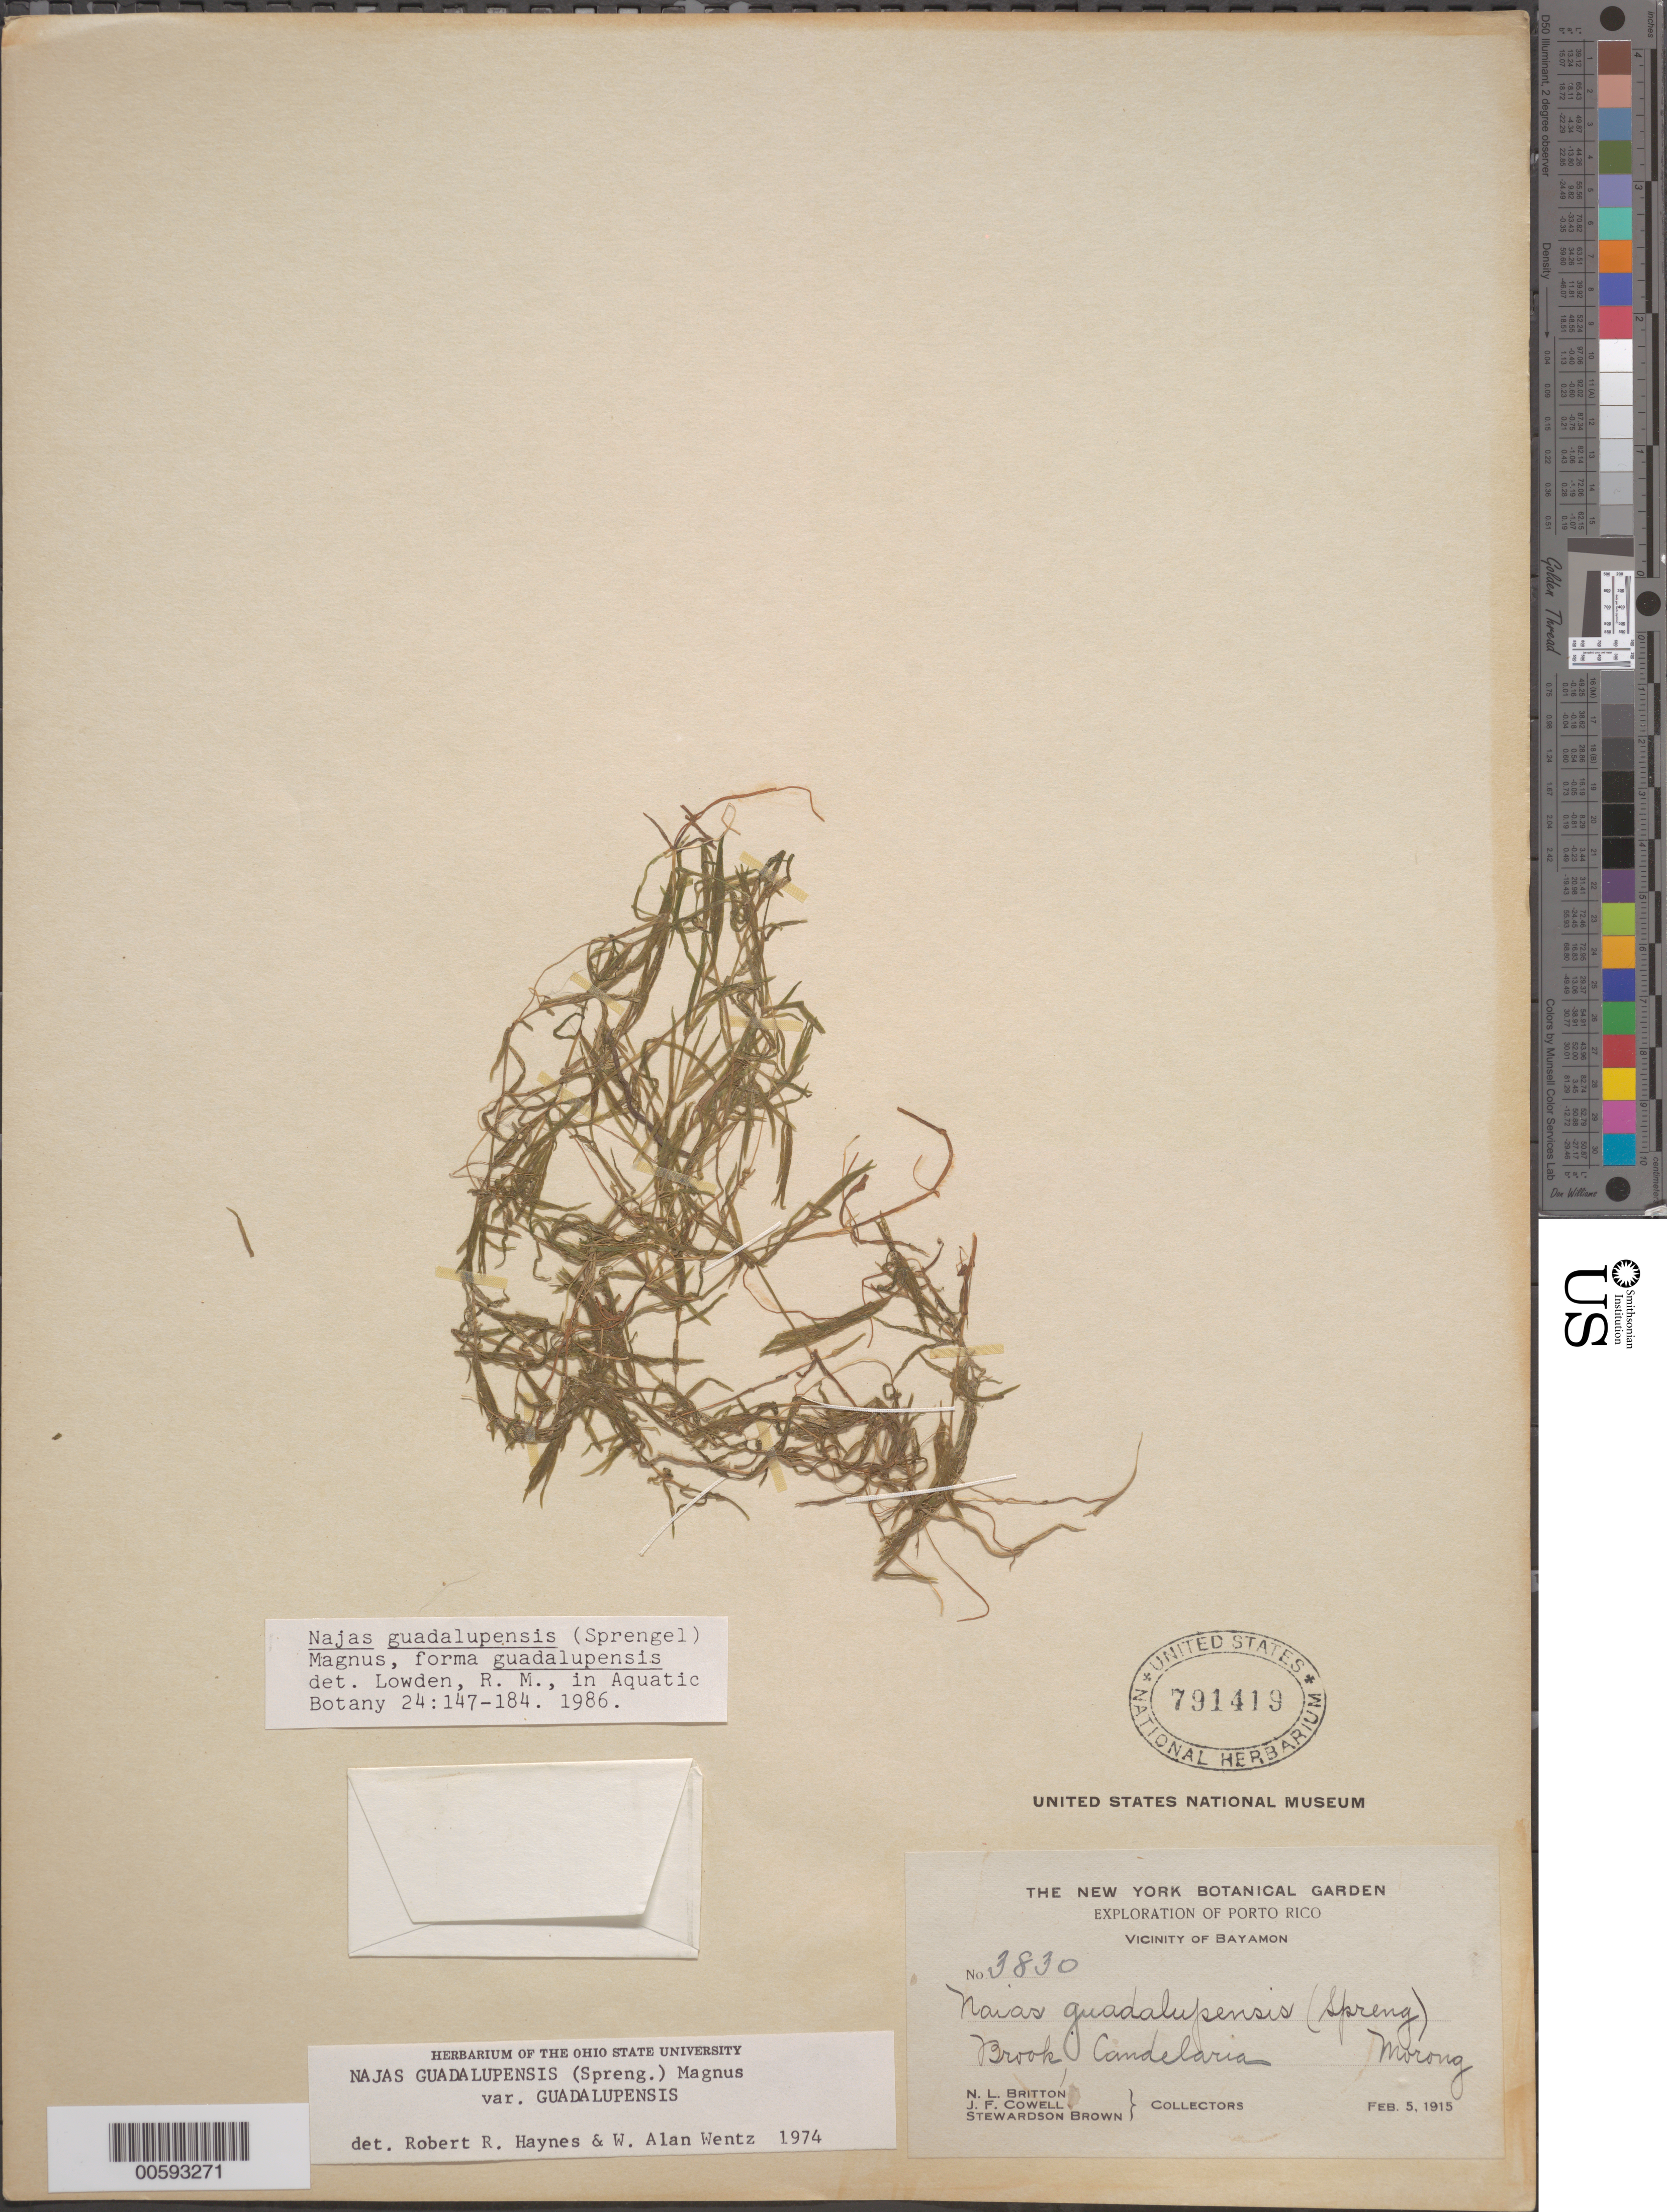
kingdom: Plantae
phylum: Tracheophyta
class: Liliopsida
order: Alismatales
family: Hydrocharitaceae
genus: Najas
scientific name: Najas guadalupensis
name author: (Spreng.) Magnus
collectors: N. Britton, J. F. Cowell & S. Brown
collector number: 3830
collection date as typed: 05 Feb 1915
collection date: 1915-02-05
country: Puerto Rico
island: Greater Antilles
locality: Bayamon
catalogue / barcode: US 791419